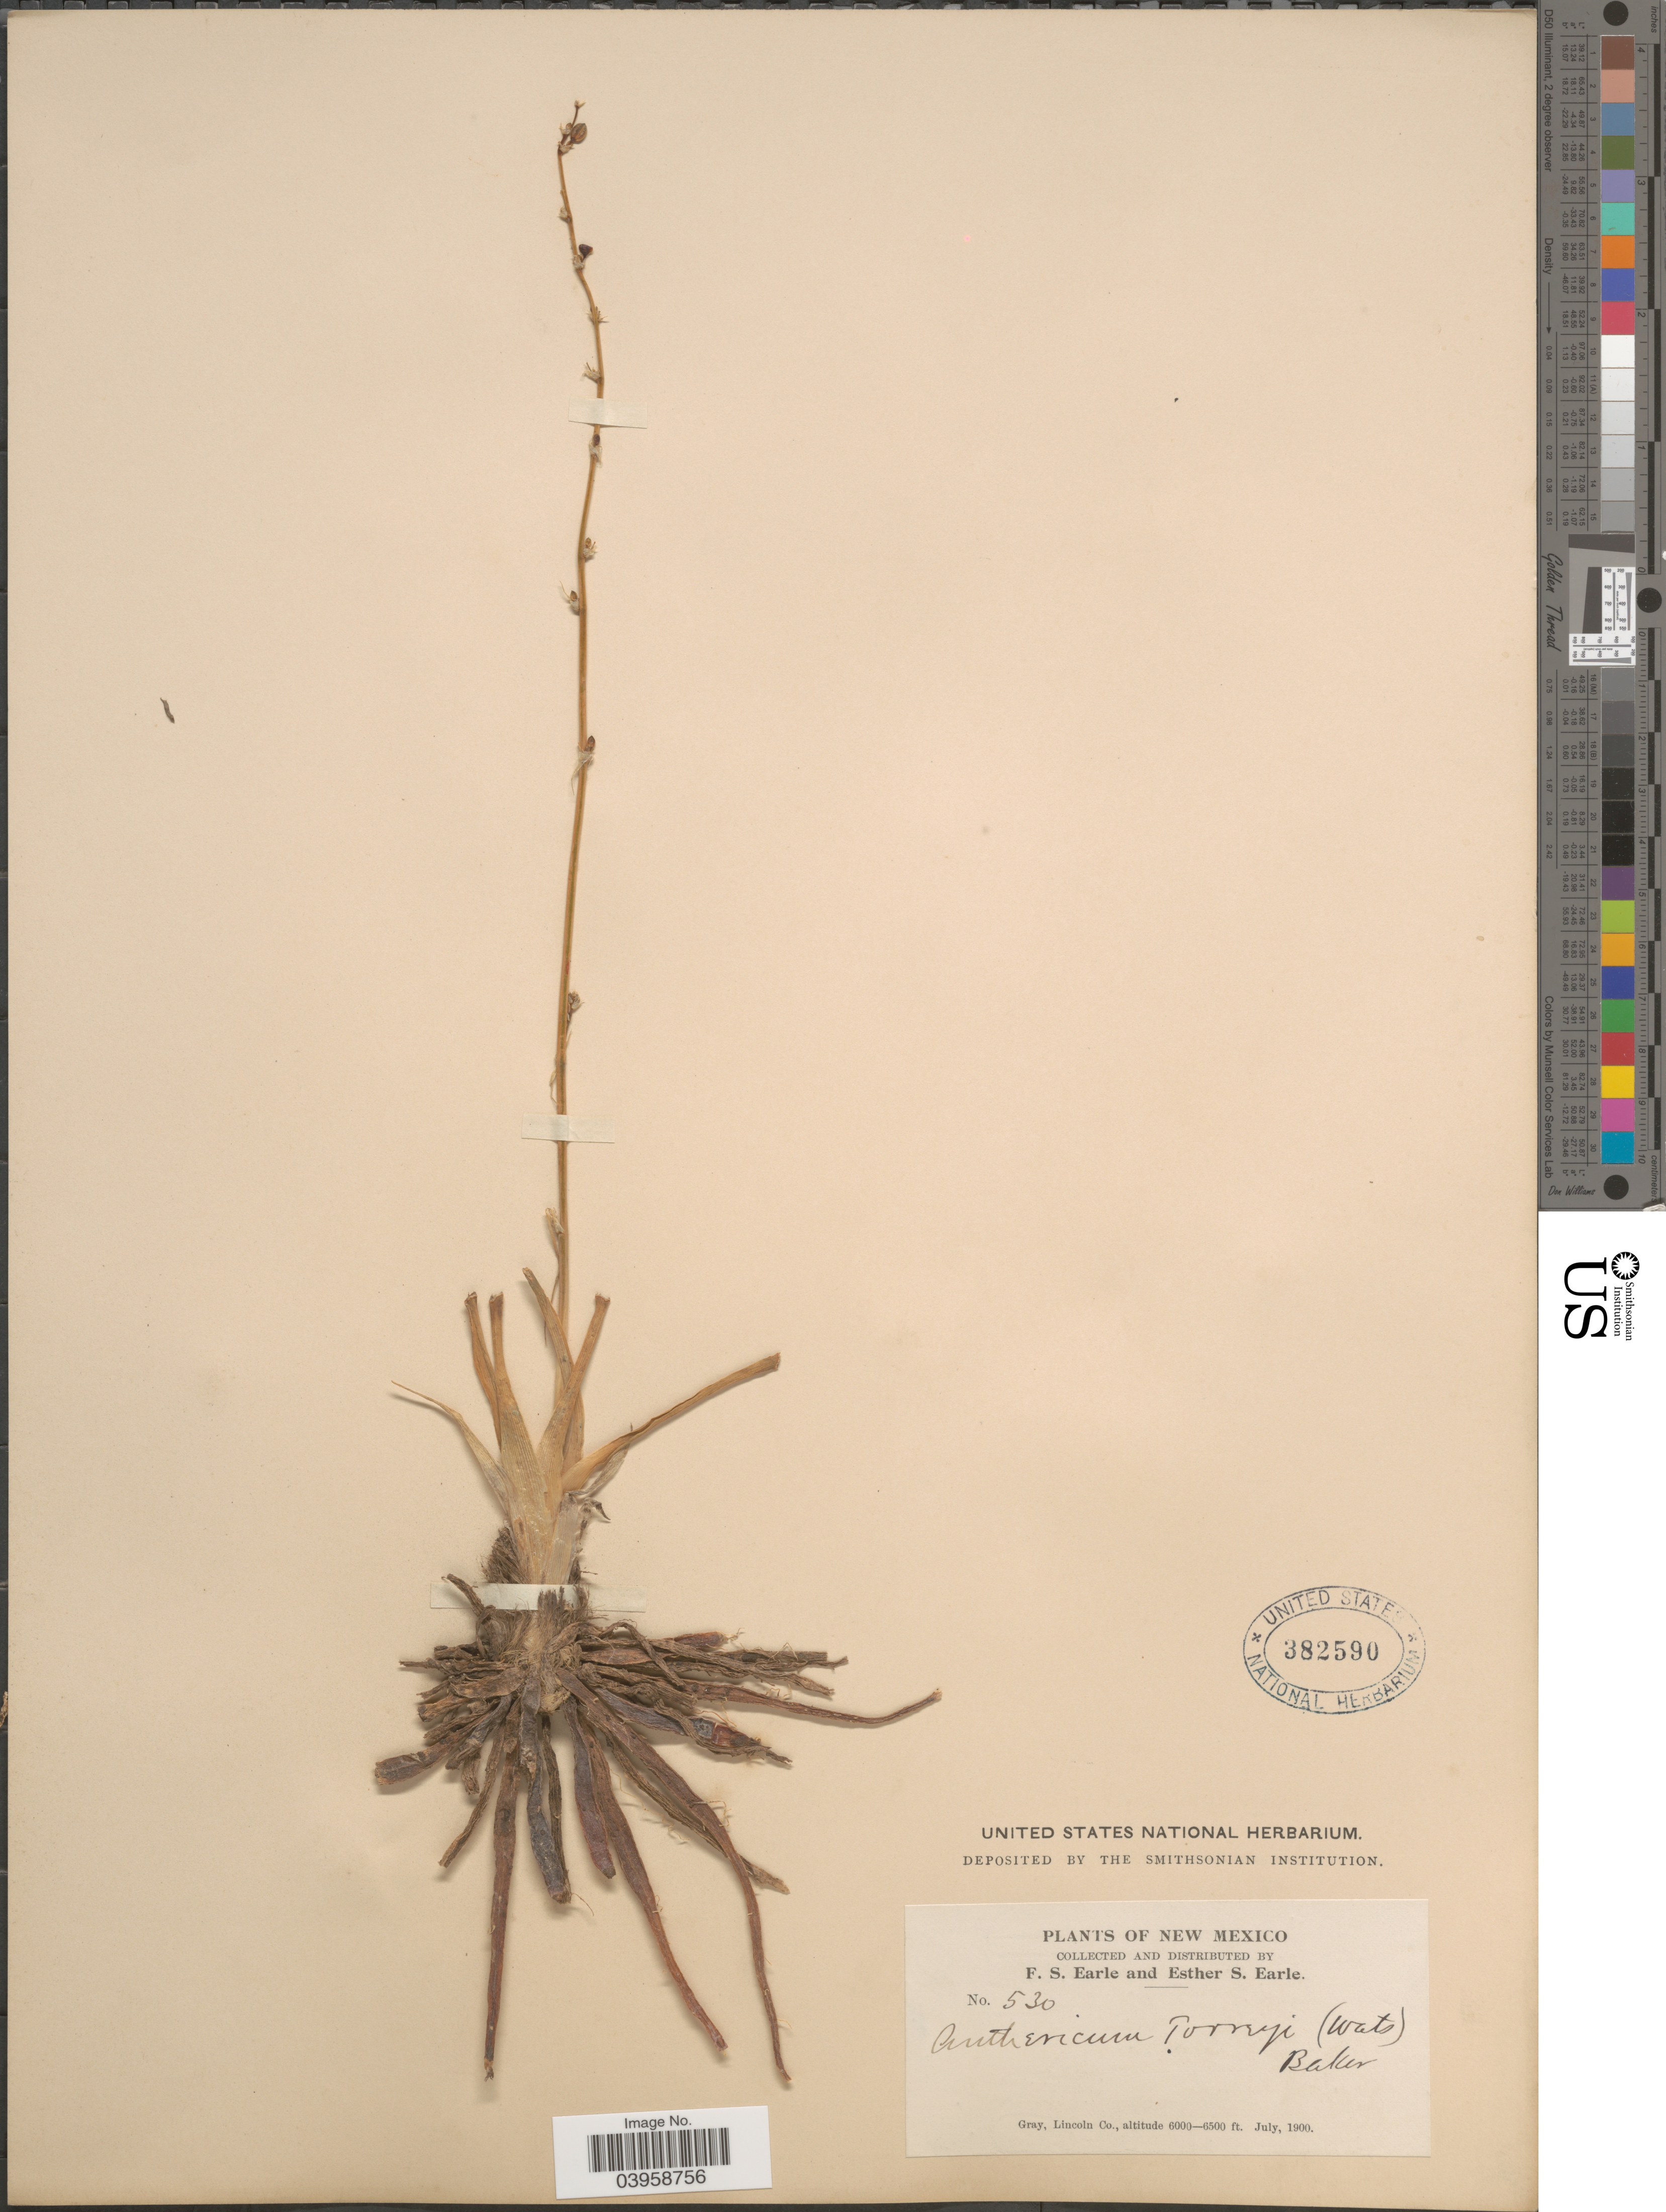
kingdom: Plantae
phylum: Tracheophyta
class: Liliopsida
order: Asparagales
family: Asparagaceae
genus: Anthericum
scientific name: Anthericum torreyi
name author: Baker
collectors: F. S. Earle & E. S. Earle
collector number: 530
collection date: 1900-07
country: United States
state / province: New Mexico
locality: Gray, Lincoln Co.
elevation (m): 1829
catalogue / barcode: US 382590